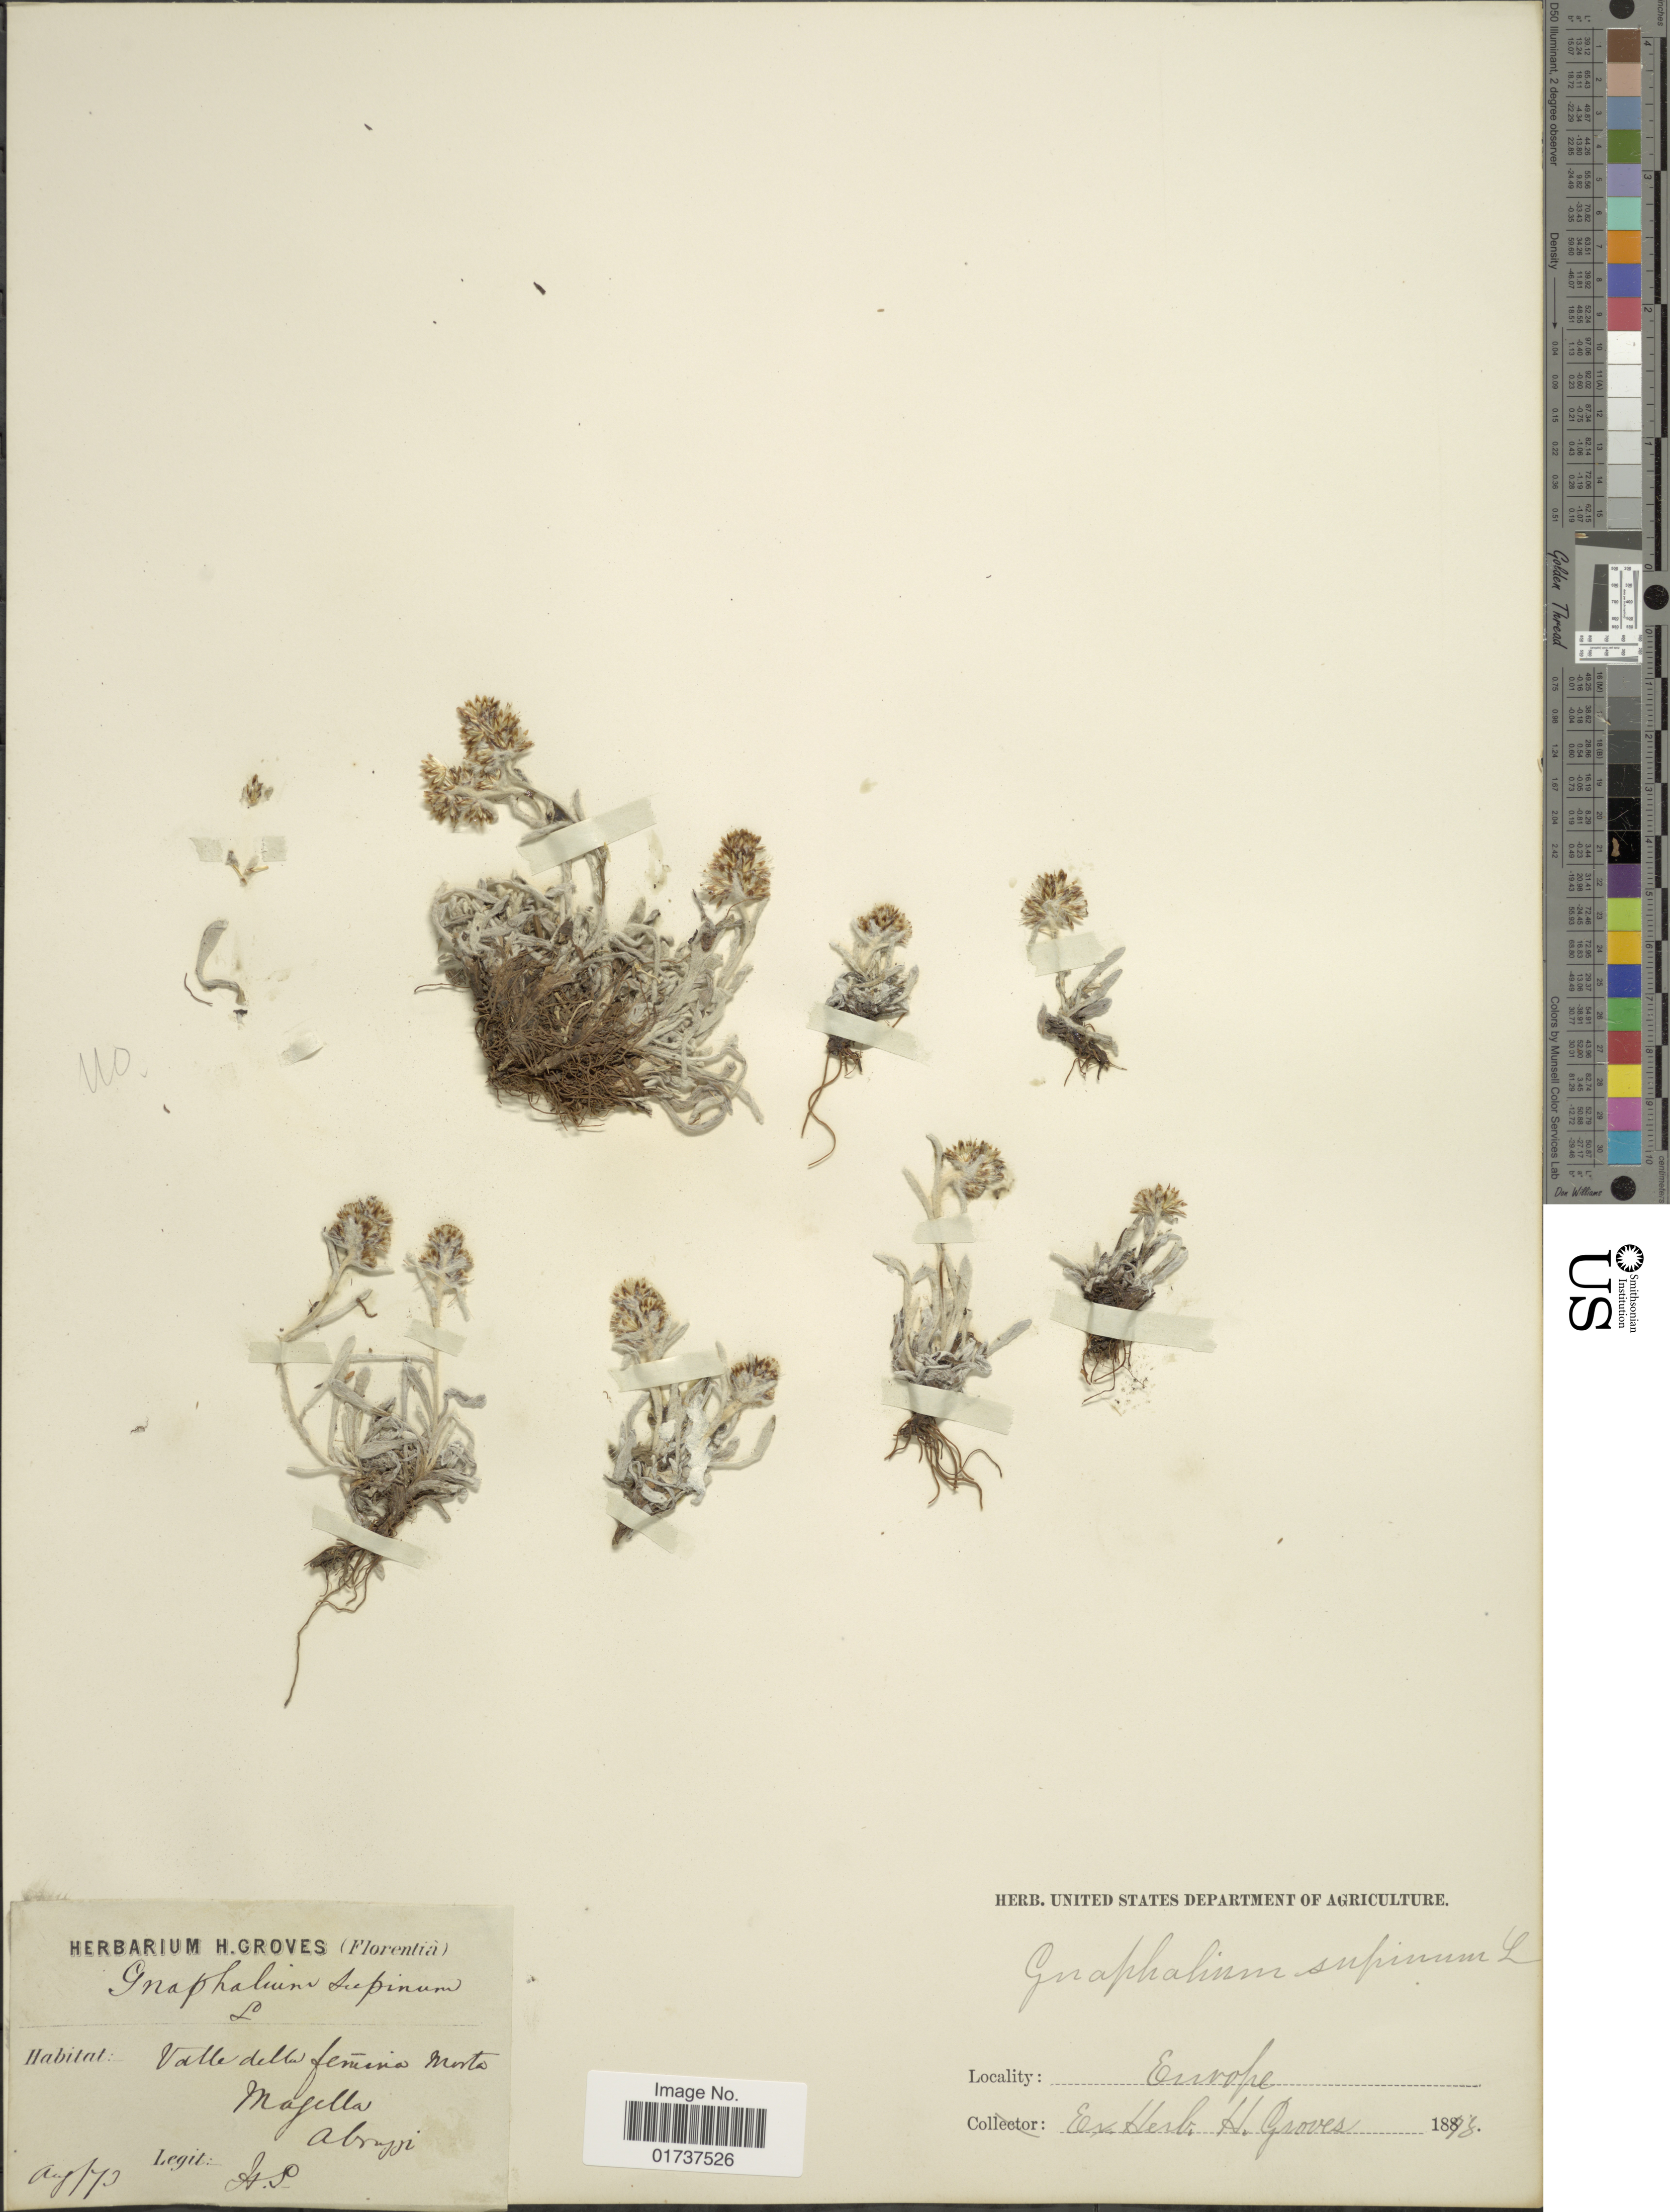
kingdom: Plantae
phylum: Tracheophyta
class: Magnoliopsida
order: Asterales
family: Asteraceae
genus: Gnaphalium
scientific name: Gnaphalium supinum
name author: L.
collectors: ex herb. H. Groves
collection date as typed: Transcribed d/m/y: /8/49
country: Italy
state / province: Abruzzo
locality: Europa, Valle delw femina Monta, Mafella